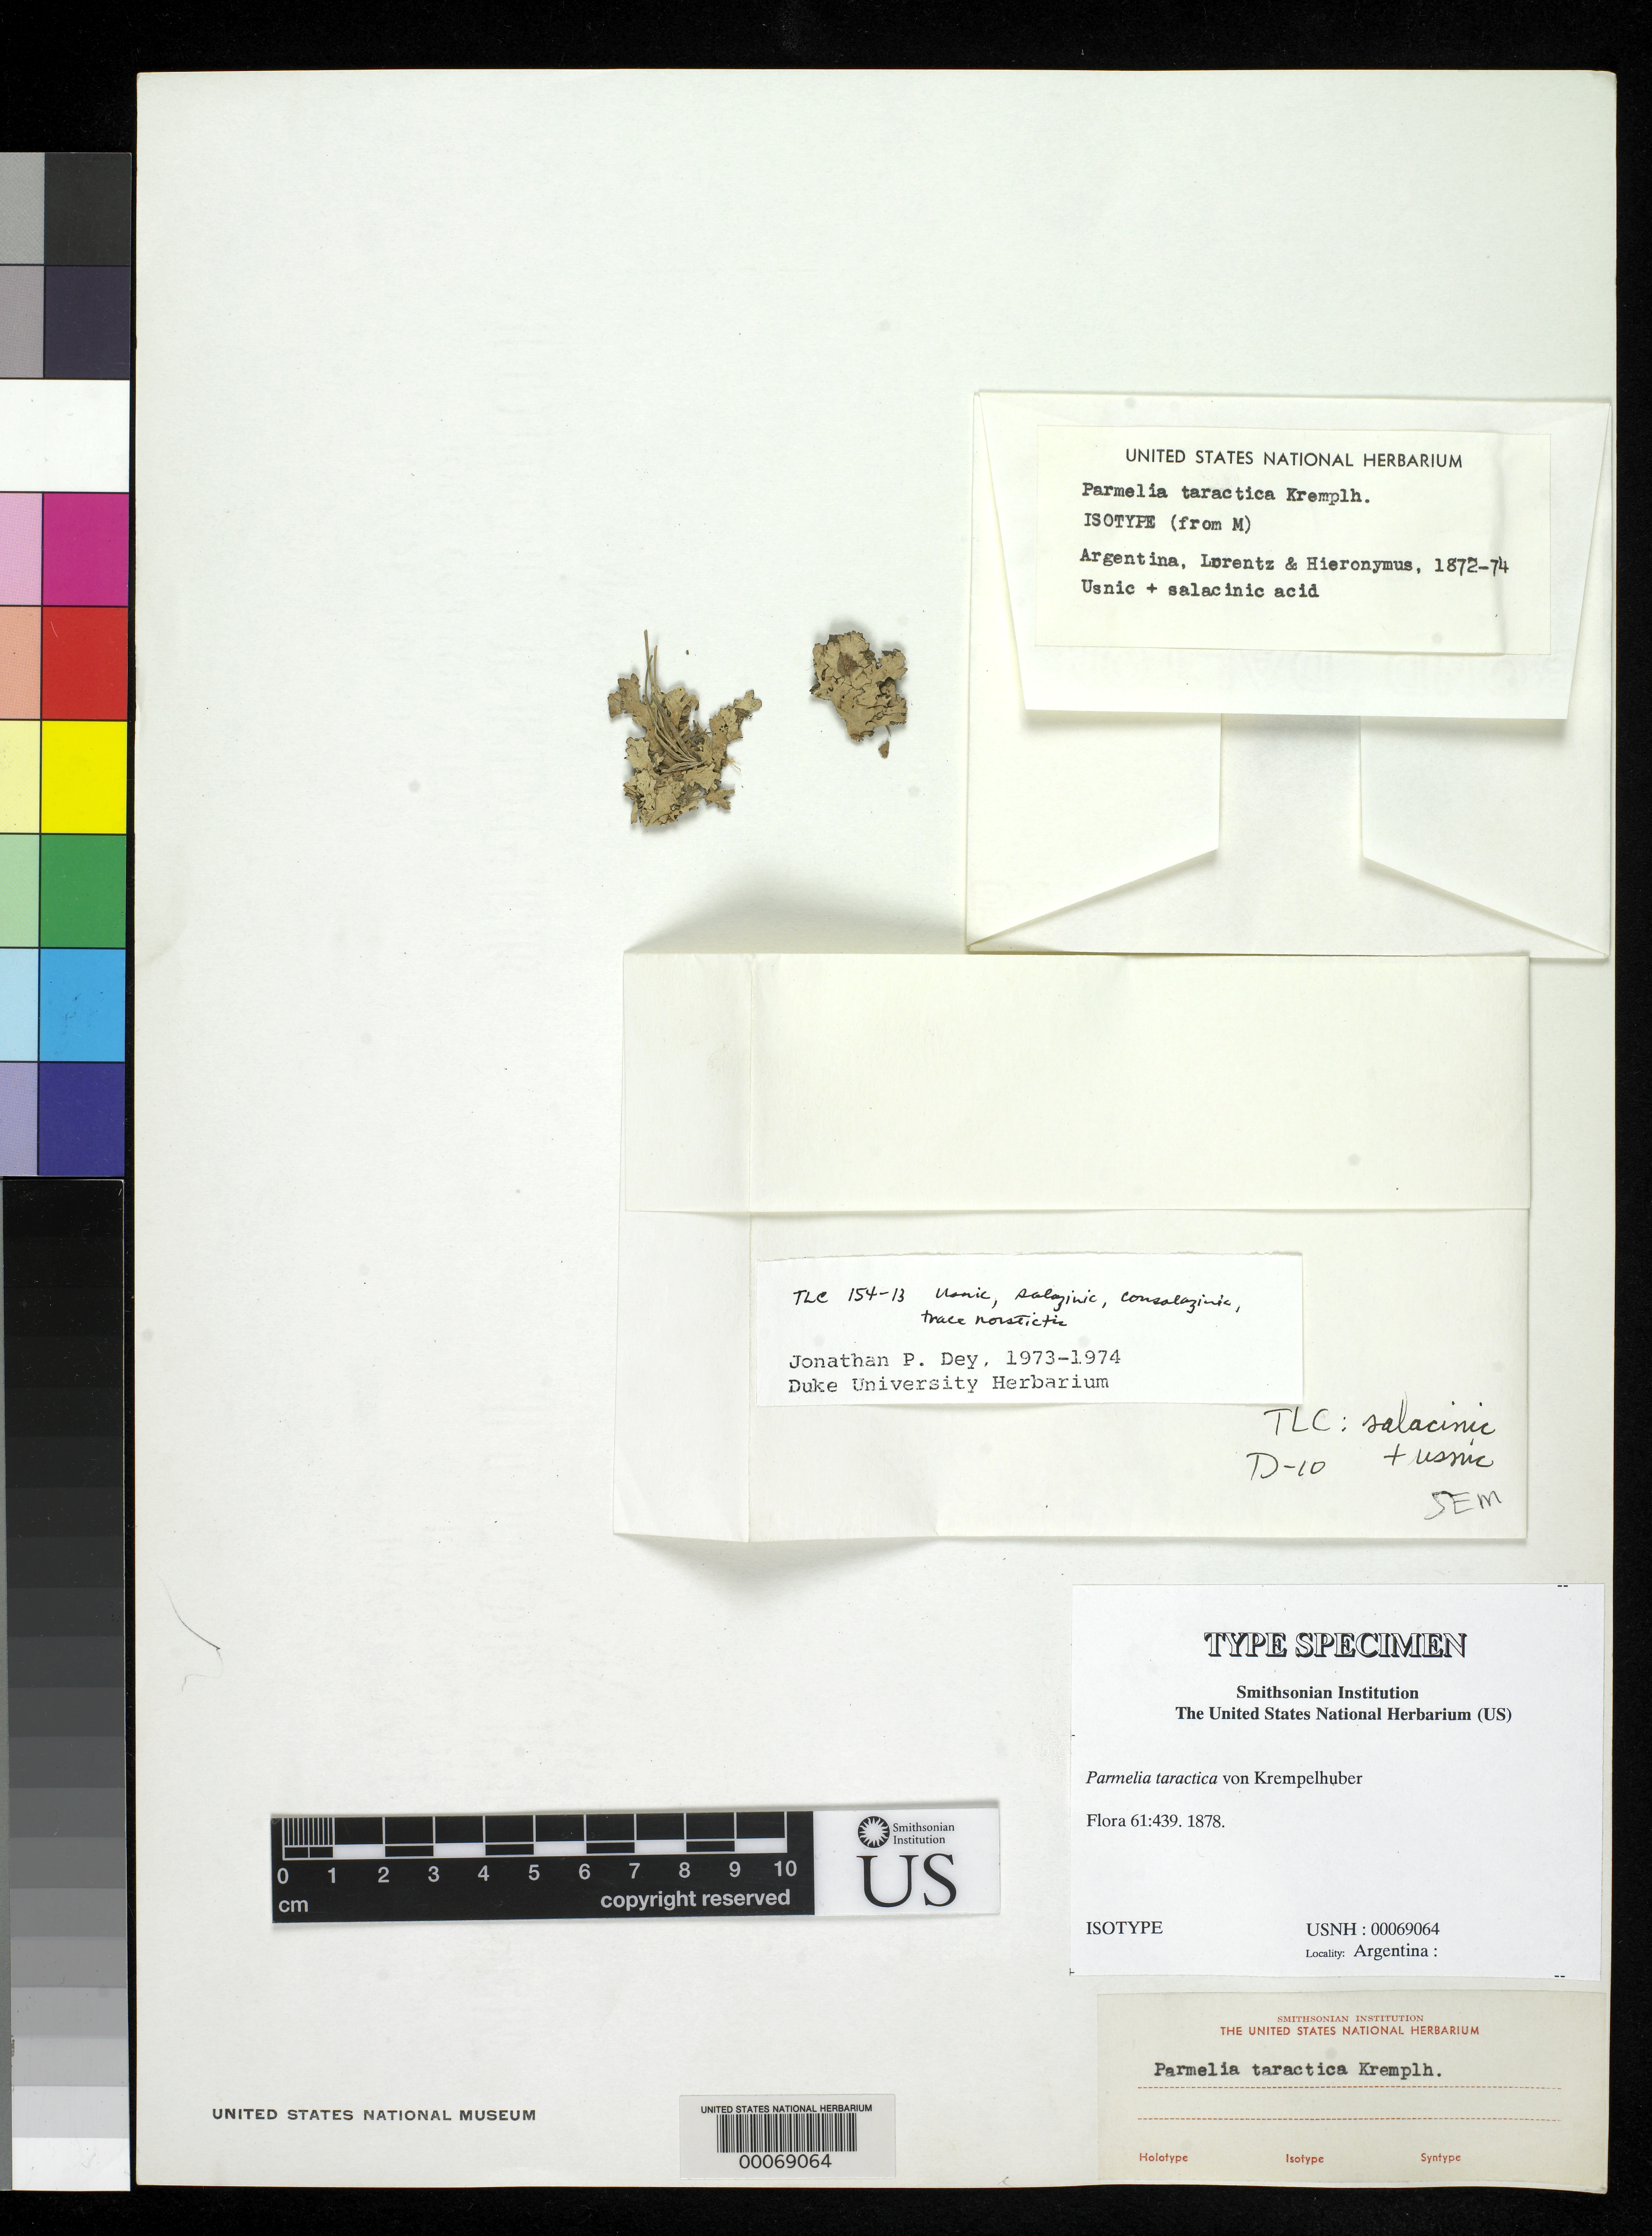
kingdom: Fungi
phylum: Ascomycota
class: Lecanoromycetes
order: Lecanorales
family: Parmeliaceae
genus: Parmelia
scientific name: Parmelia taractica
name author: Kremp.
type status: Isotype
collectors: P. G. Lorentz & G. H. Hieronymus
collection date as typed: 1872 to -- --- 1874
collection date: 1872/1874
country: Argentina